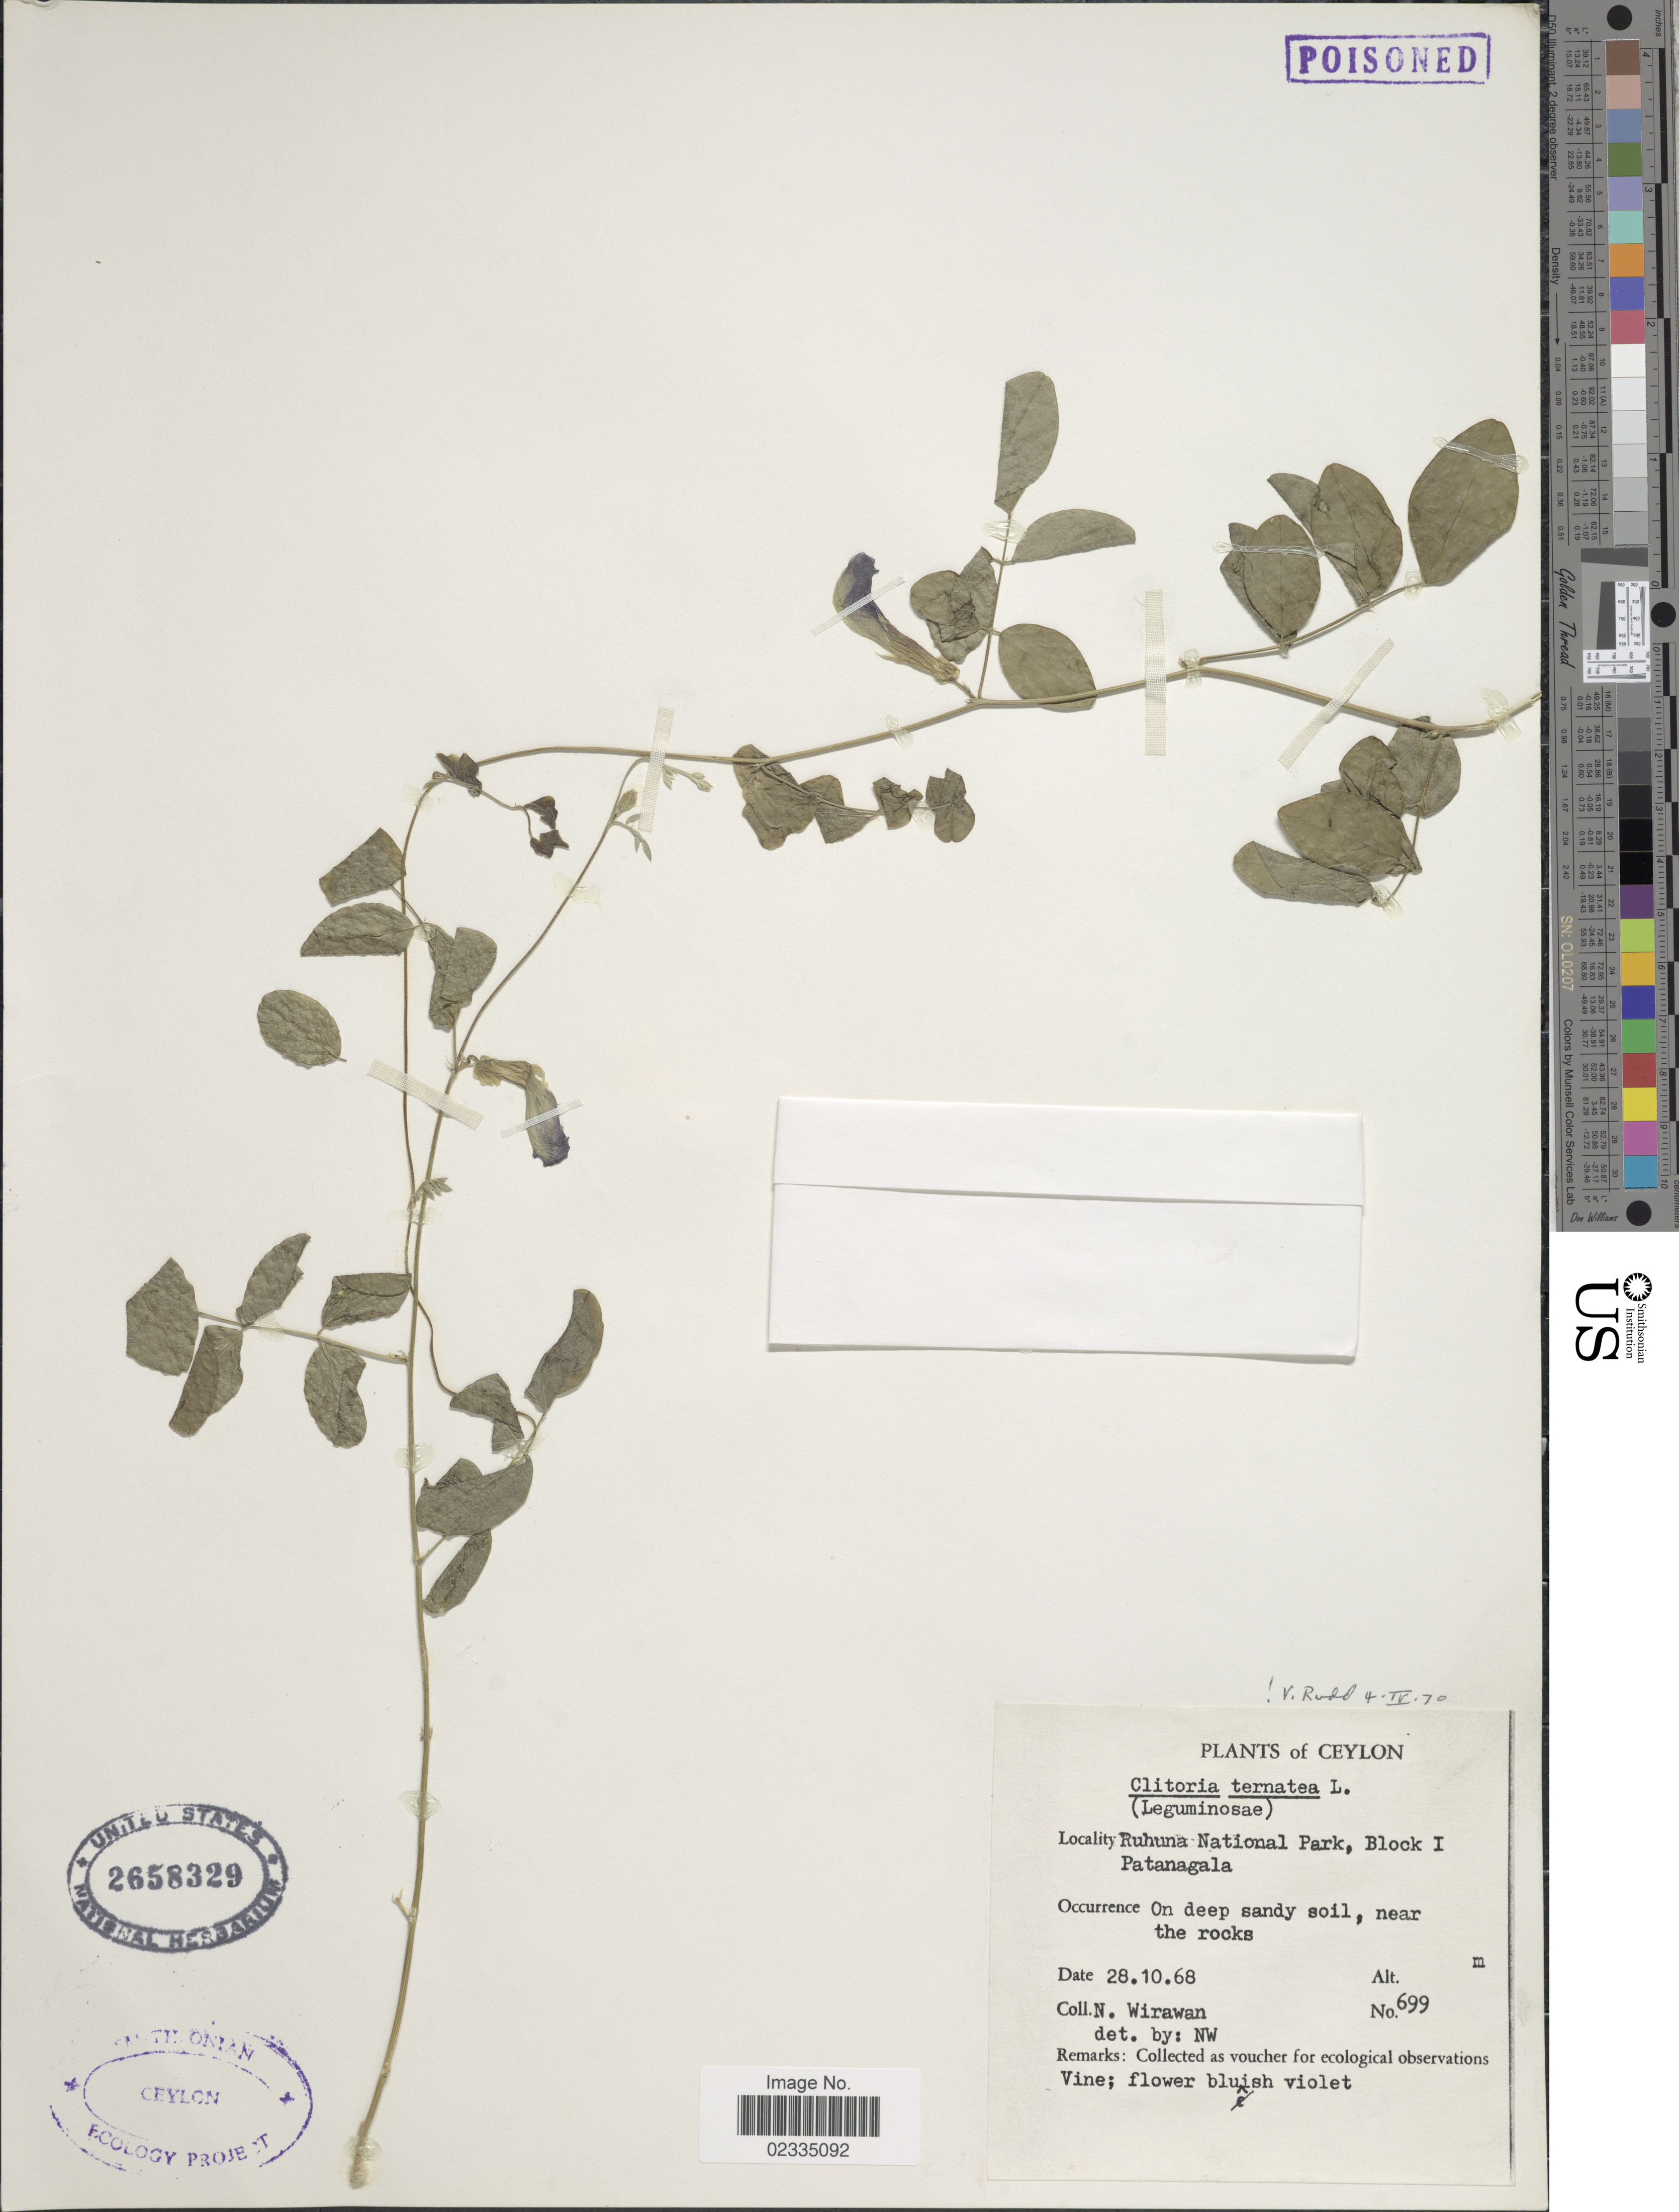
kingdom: Plantae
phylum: Tracheophyta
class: Magnoliopsida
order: Fabales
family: Fabaceae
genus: Clitoria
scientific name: Clitoria ternatea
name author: L.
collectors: N. Wirawan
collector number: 699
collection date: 1968-10-28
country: Sri Lanka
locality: Ceylon, Ruhuna National Park, Block I, Patanagala, On deep sandy soil, near the rocks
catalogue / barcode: US 2658329